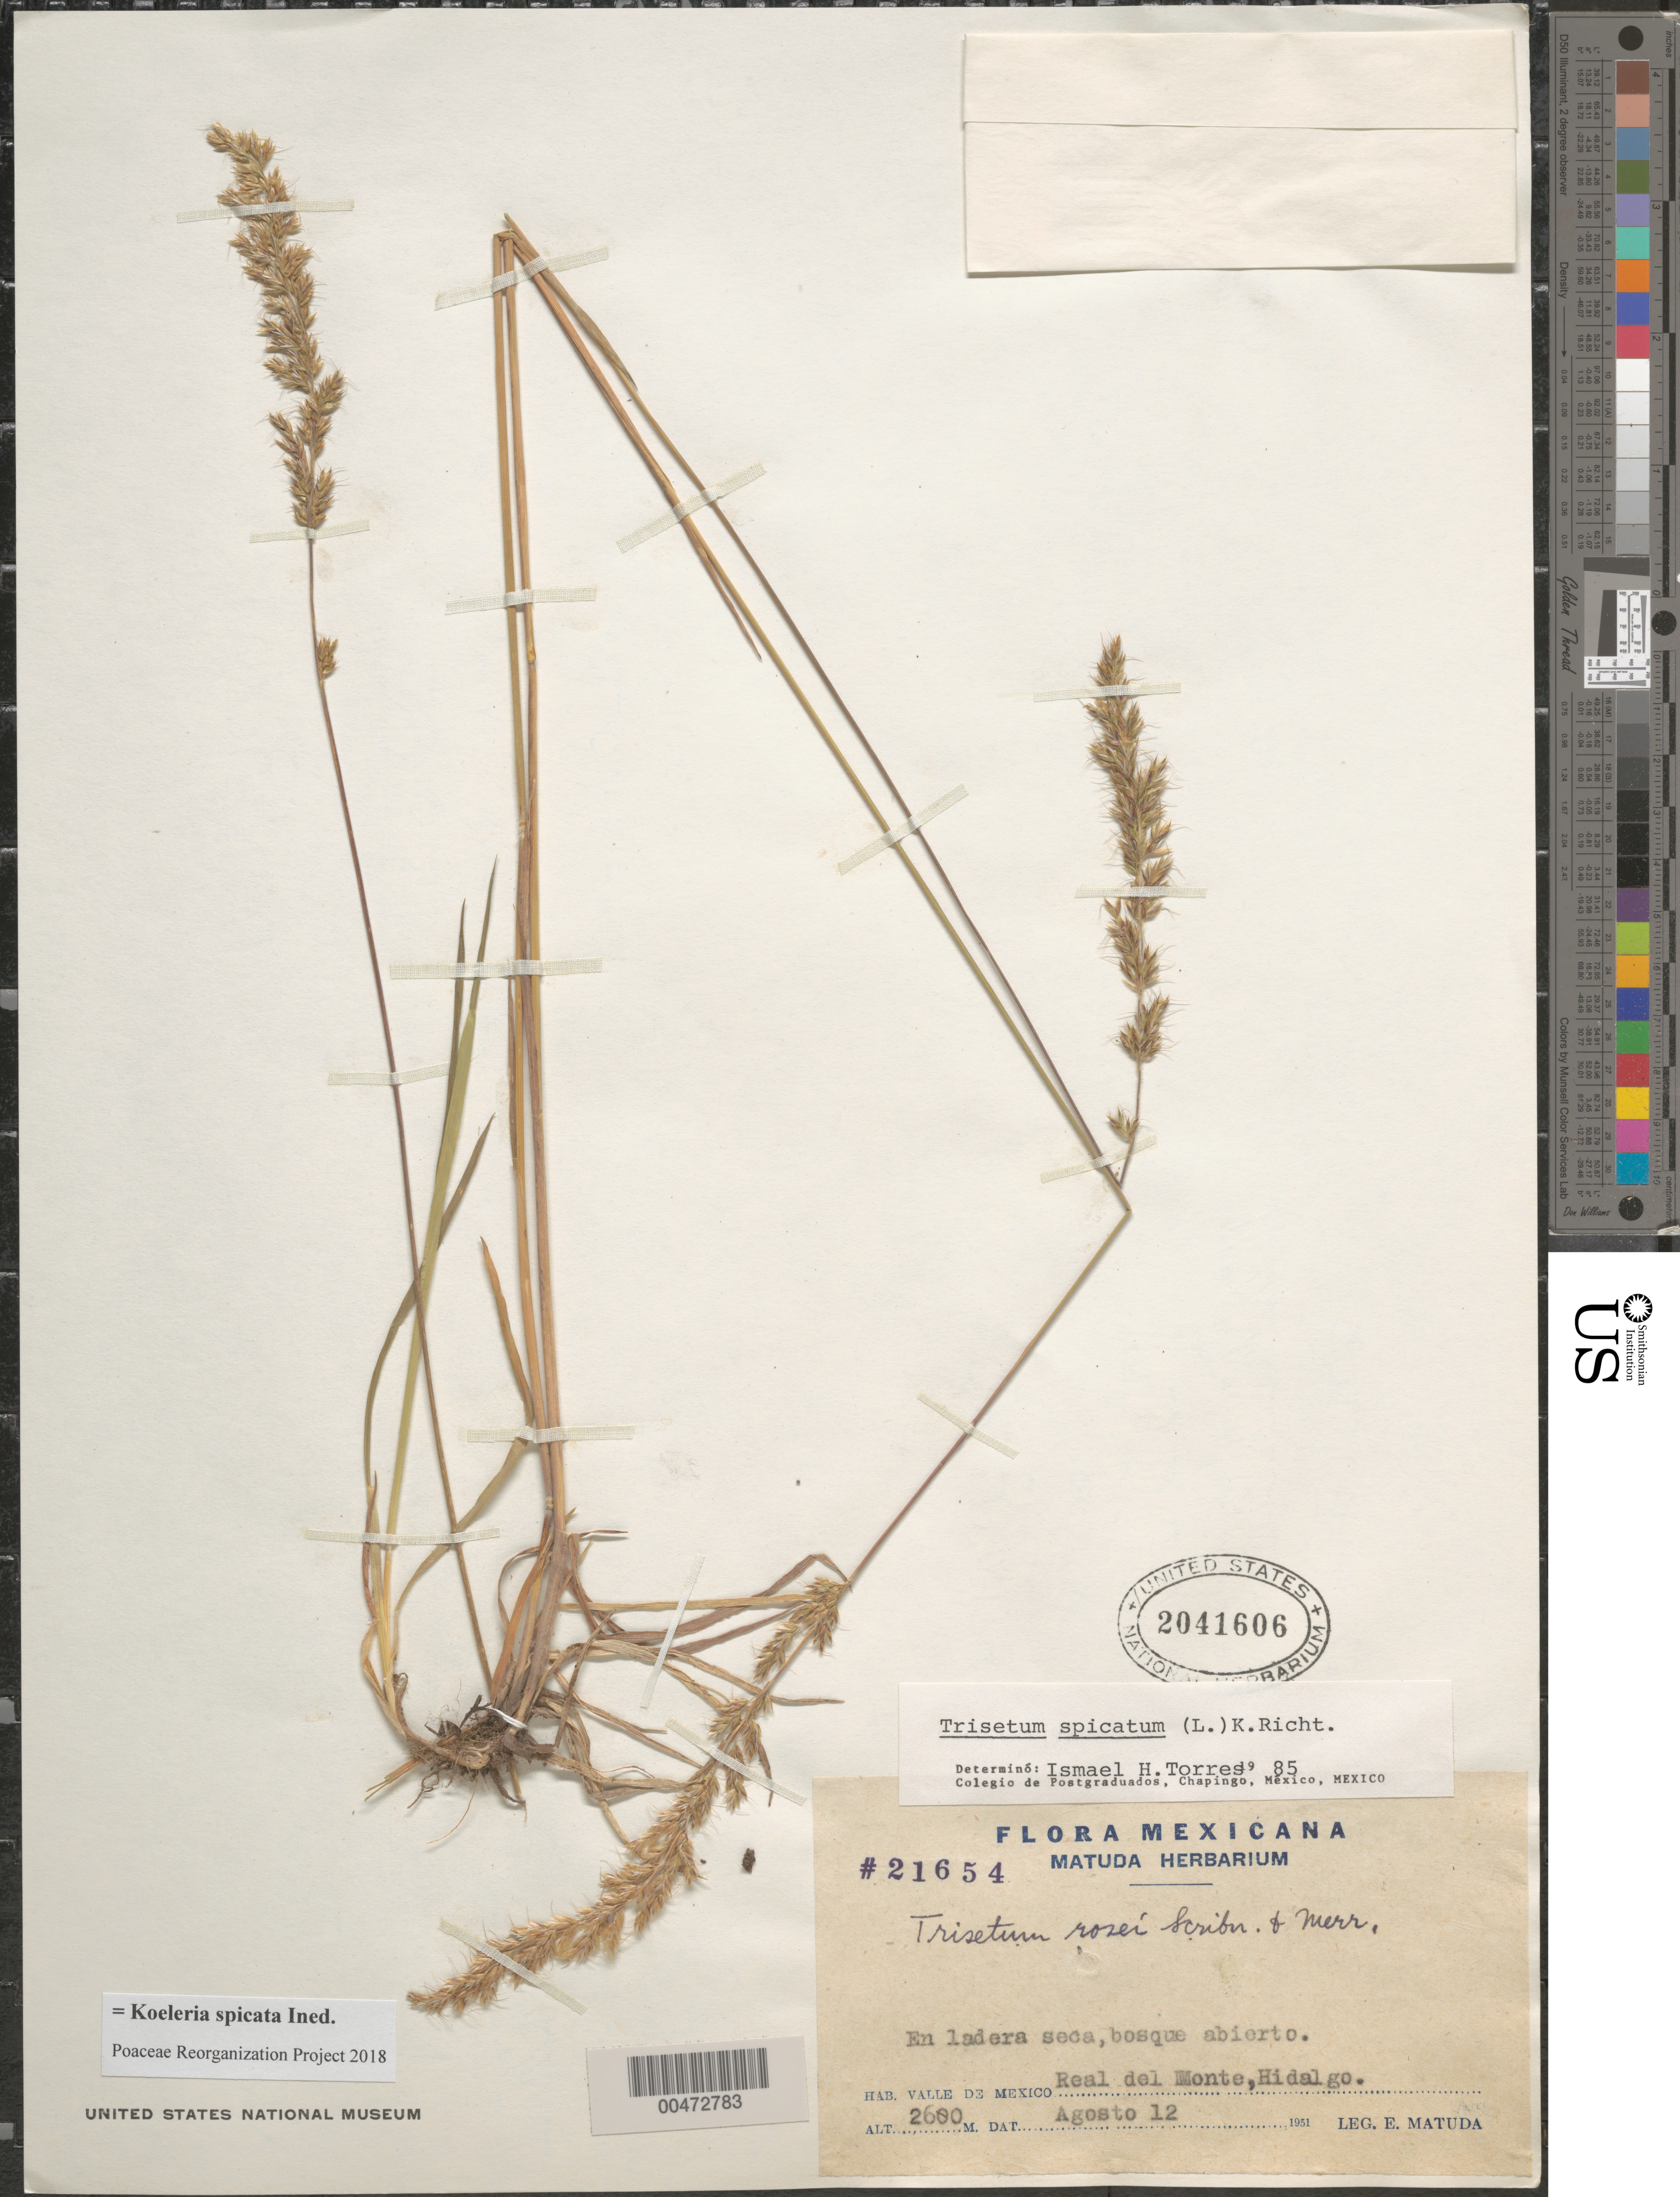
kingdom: Plantae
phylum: Tracheophyta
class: Liliopsida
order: Poales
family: Poaceae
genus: Koeleria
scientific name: Koeleria spicata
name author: (L.) Barberá et al.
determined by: Poaceae Reorganization Project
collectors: E. Matuda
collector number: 21654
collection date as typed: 12 Aug 1951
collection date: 1951-08-12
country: Mexico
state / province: Hidalgo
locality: Valle de Mexico, Real del Monte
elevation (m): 2600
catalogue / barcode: US 2041606